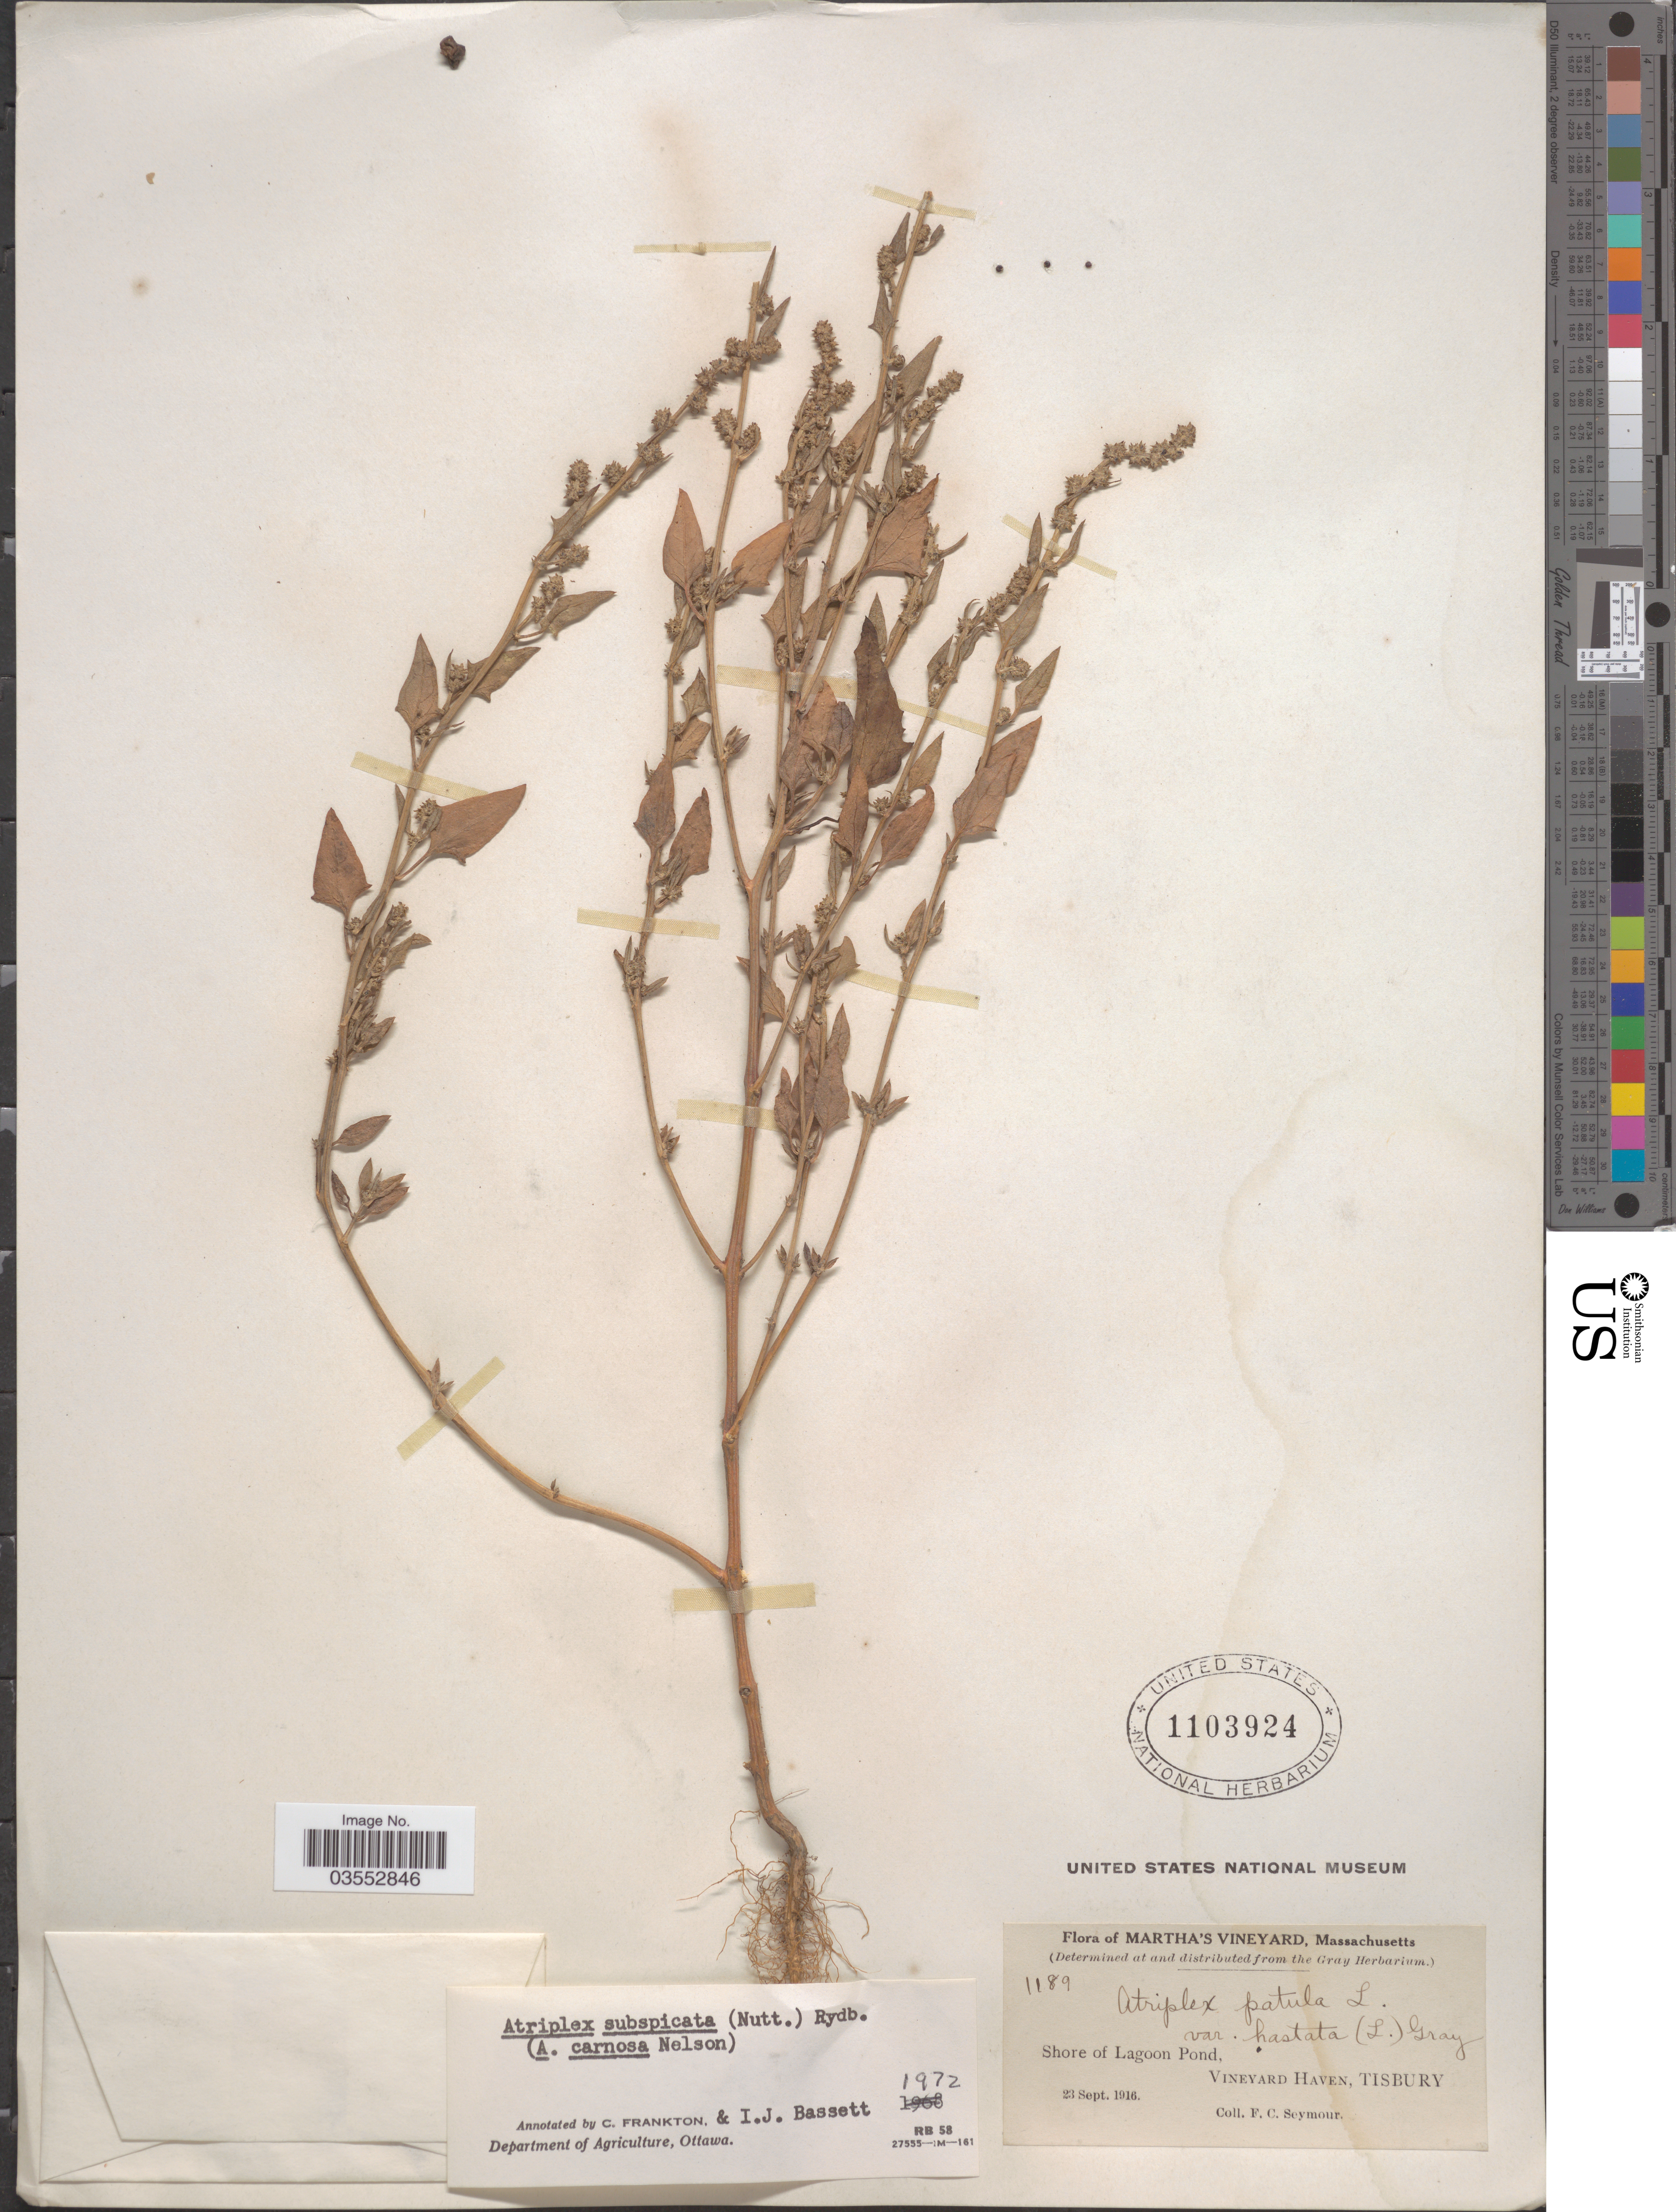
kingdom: Plantae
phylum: Tracheophyta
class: Magnoliopsida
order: Caryophyllales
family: Amaranthaceae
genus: Atriplex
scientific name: Atriplex subspicata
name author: (Nutt.) Rydb.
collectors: F. C. Seymour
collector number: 1187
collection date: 1916-09-23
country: United States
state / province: Massachusetts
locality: Martha's Vineyard. Shore of Lagoon Pond, Vineyard Haven, Tisbury.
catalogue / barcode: US 1103924